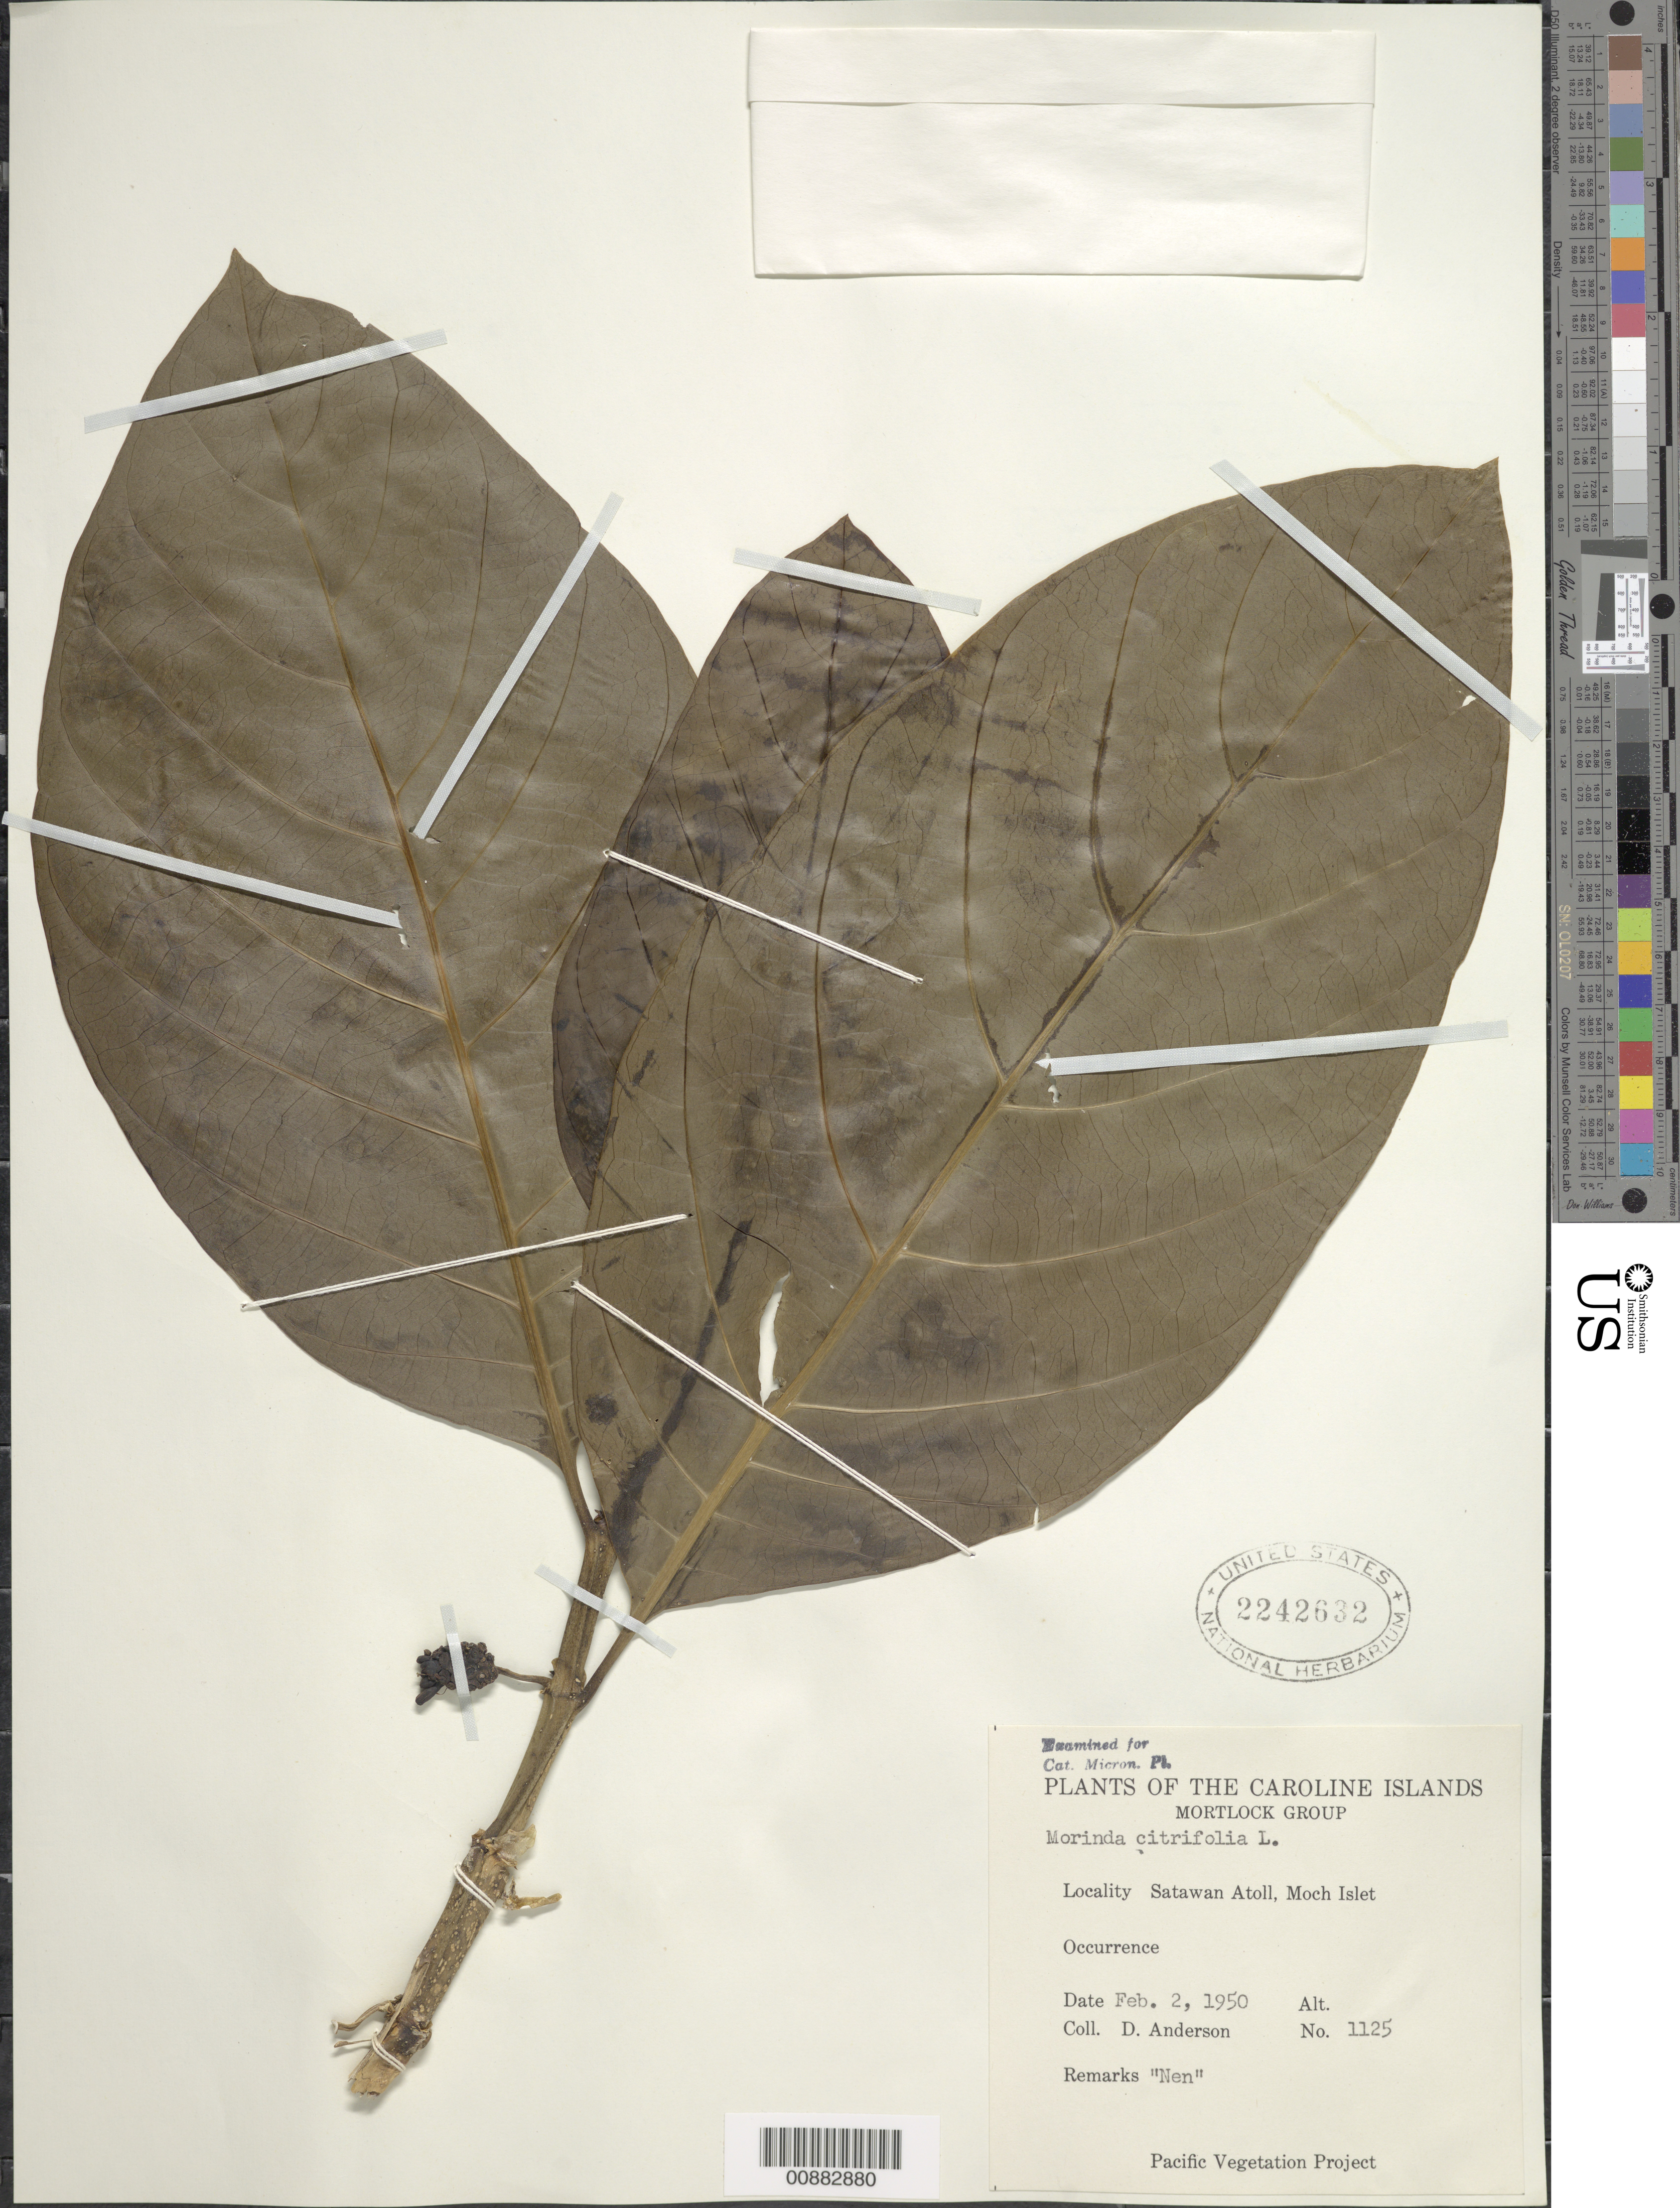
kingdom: Plantae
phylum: Tracheophyta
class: Magnoliopsida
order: Gentianales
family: Rubiaceae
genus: Morinda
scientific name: Morinda citrifolia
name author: L.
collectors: D. Anderson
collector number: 1125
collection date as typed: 02 Feb 1950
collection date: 1950-02-02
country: Micronesia, Federated States of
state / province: Truk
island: Satawan Atoll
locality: Moch Islet.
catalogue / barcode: US 2242632